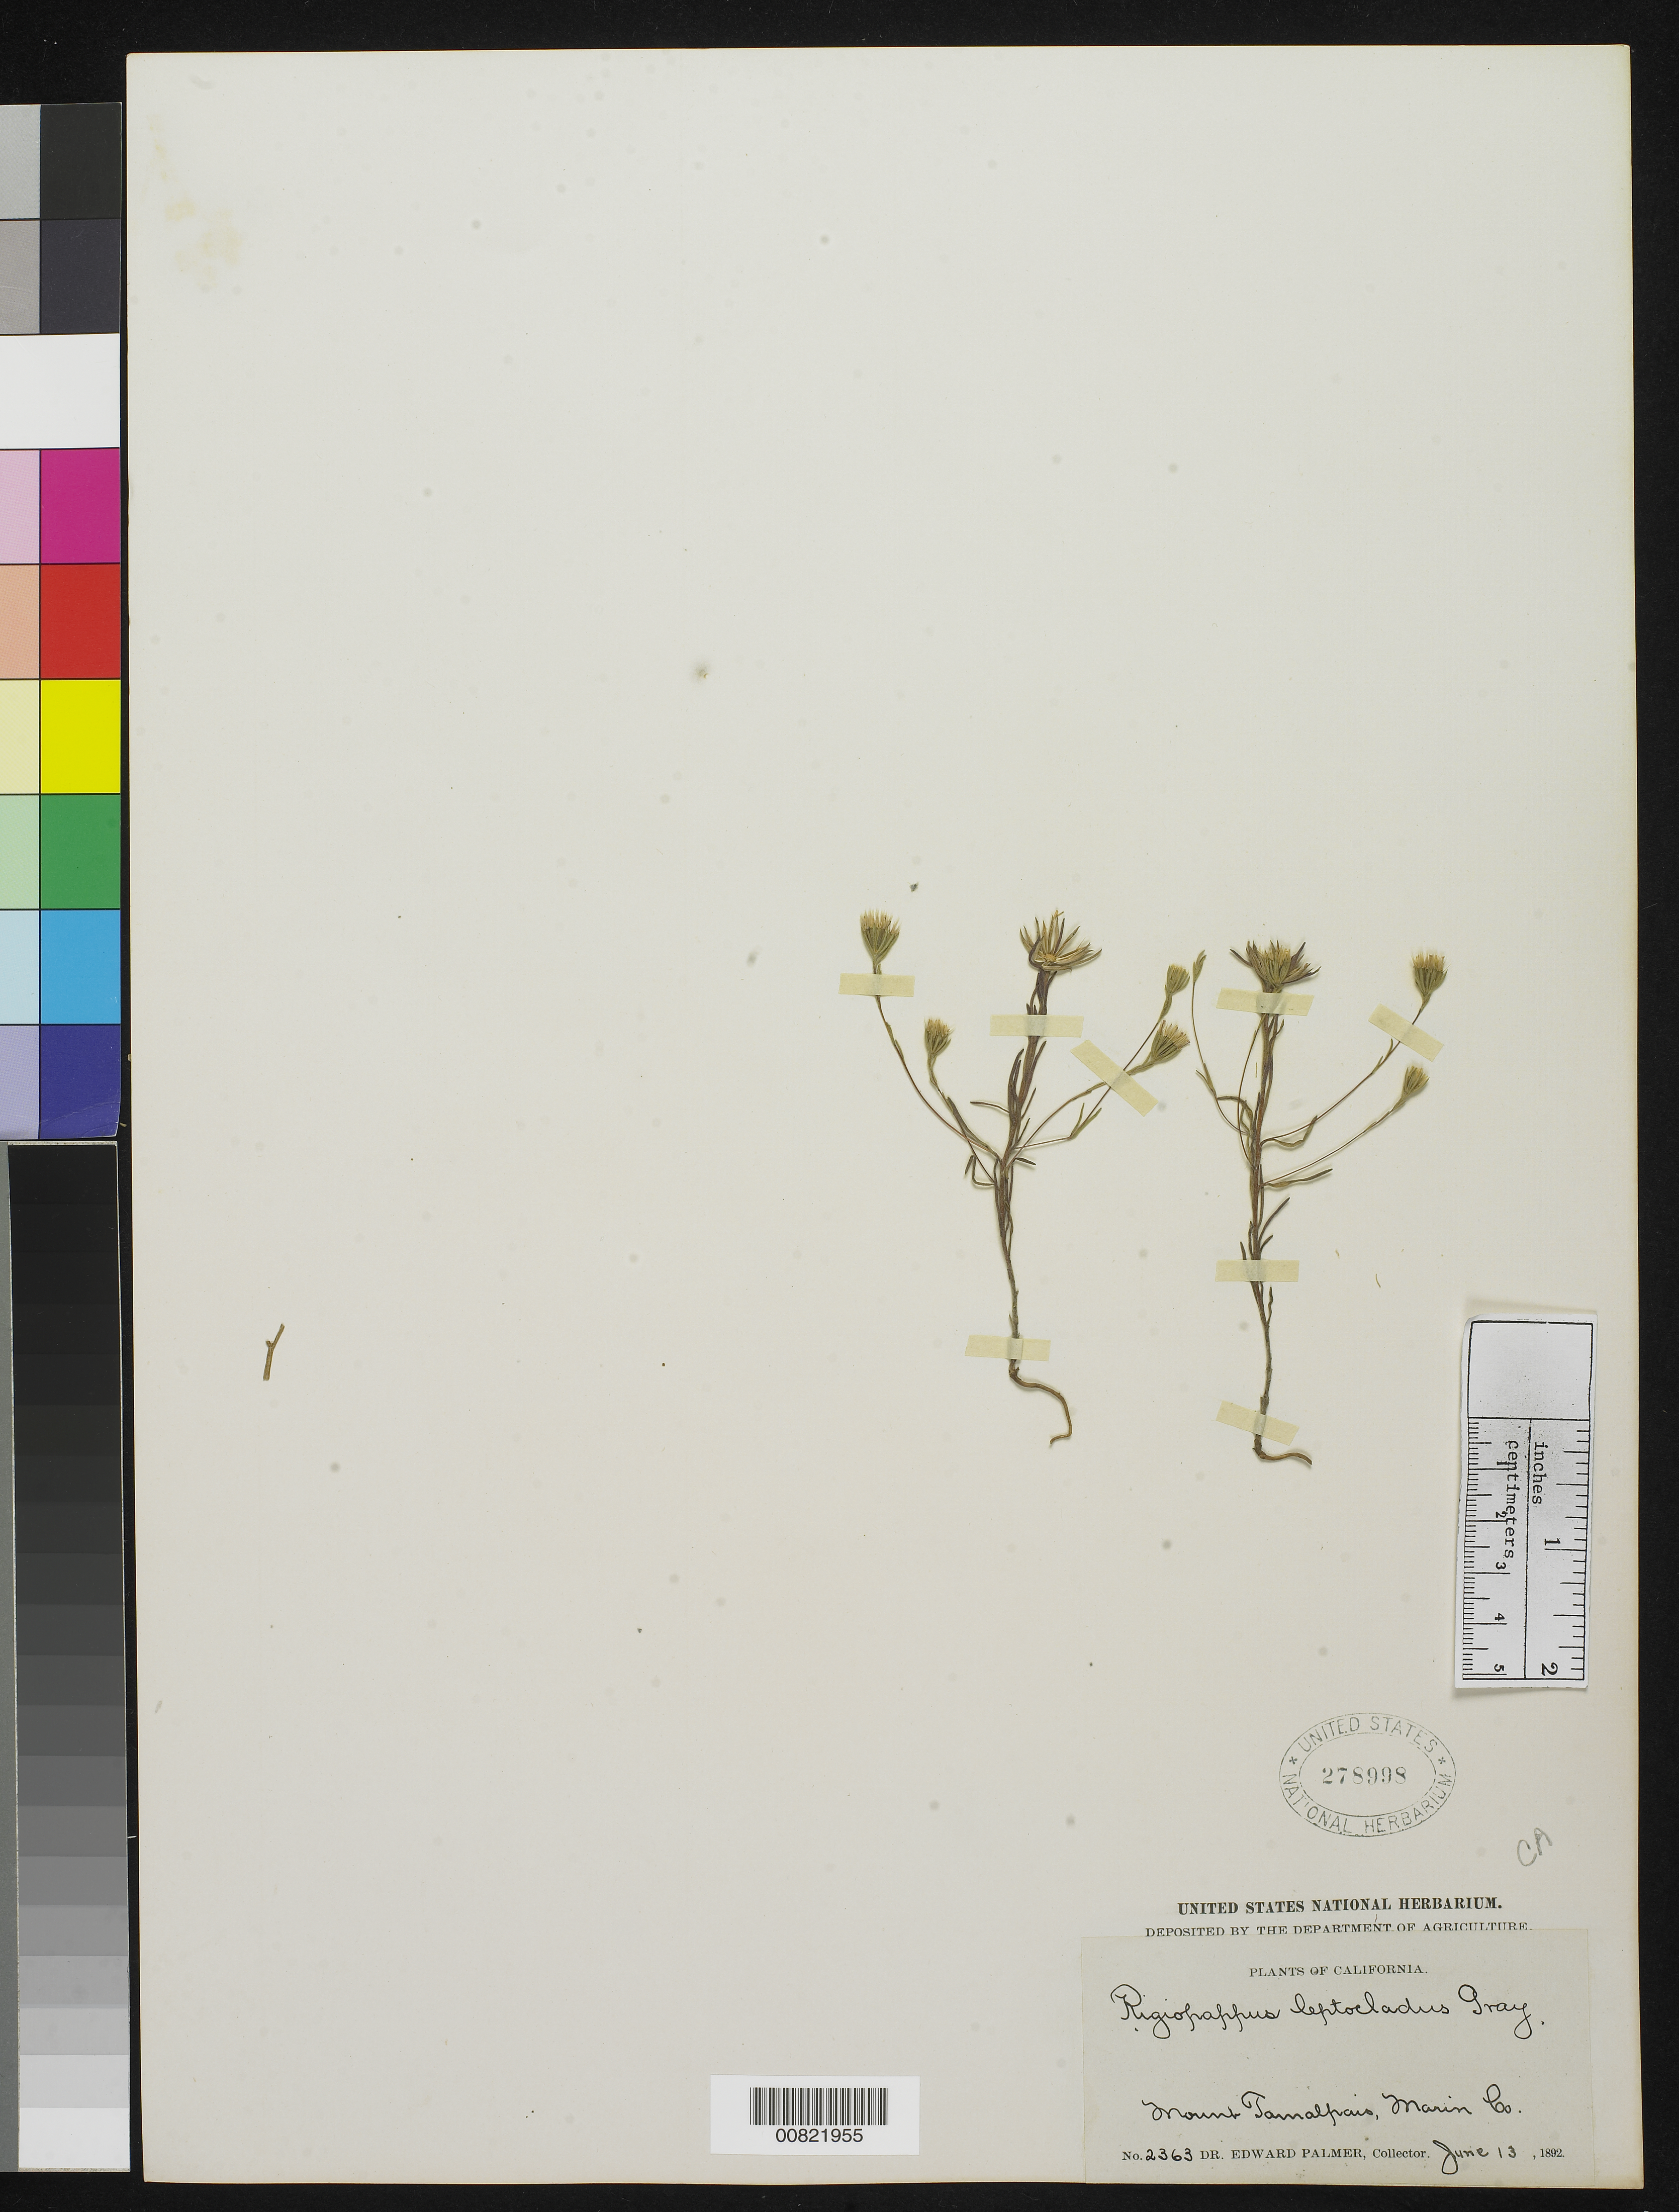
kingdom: Plantae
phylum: Tracheophyta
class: Magnoliopsida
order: Asterales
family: Asteraceae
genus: Rigiopappus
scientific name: Rigiopappus leptocladus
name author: A. Gray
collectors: E. Palmer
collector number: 2363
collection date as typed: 13 Jun 1892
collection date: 1892-06-13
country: United States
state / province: California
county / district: Marin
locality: Mount Tamalpais, Marin County, California.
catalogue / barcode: US 278998